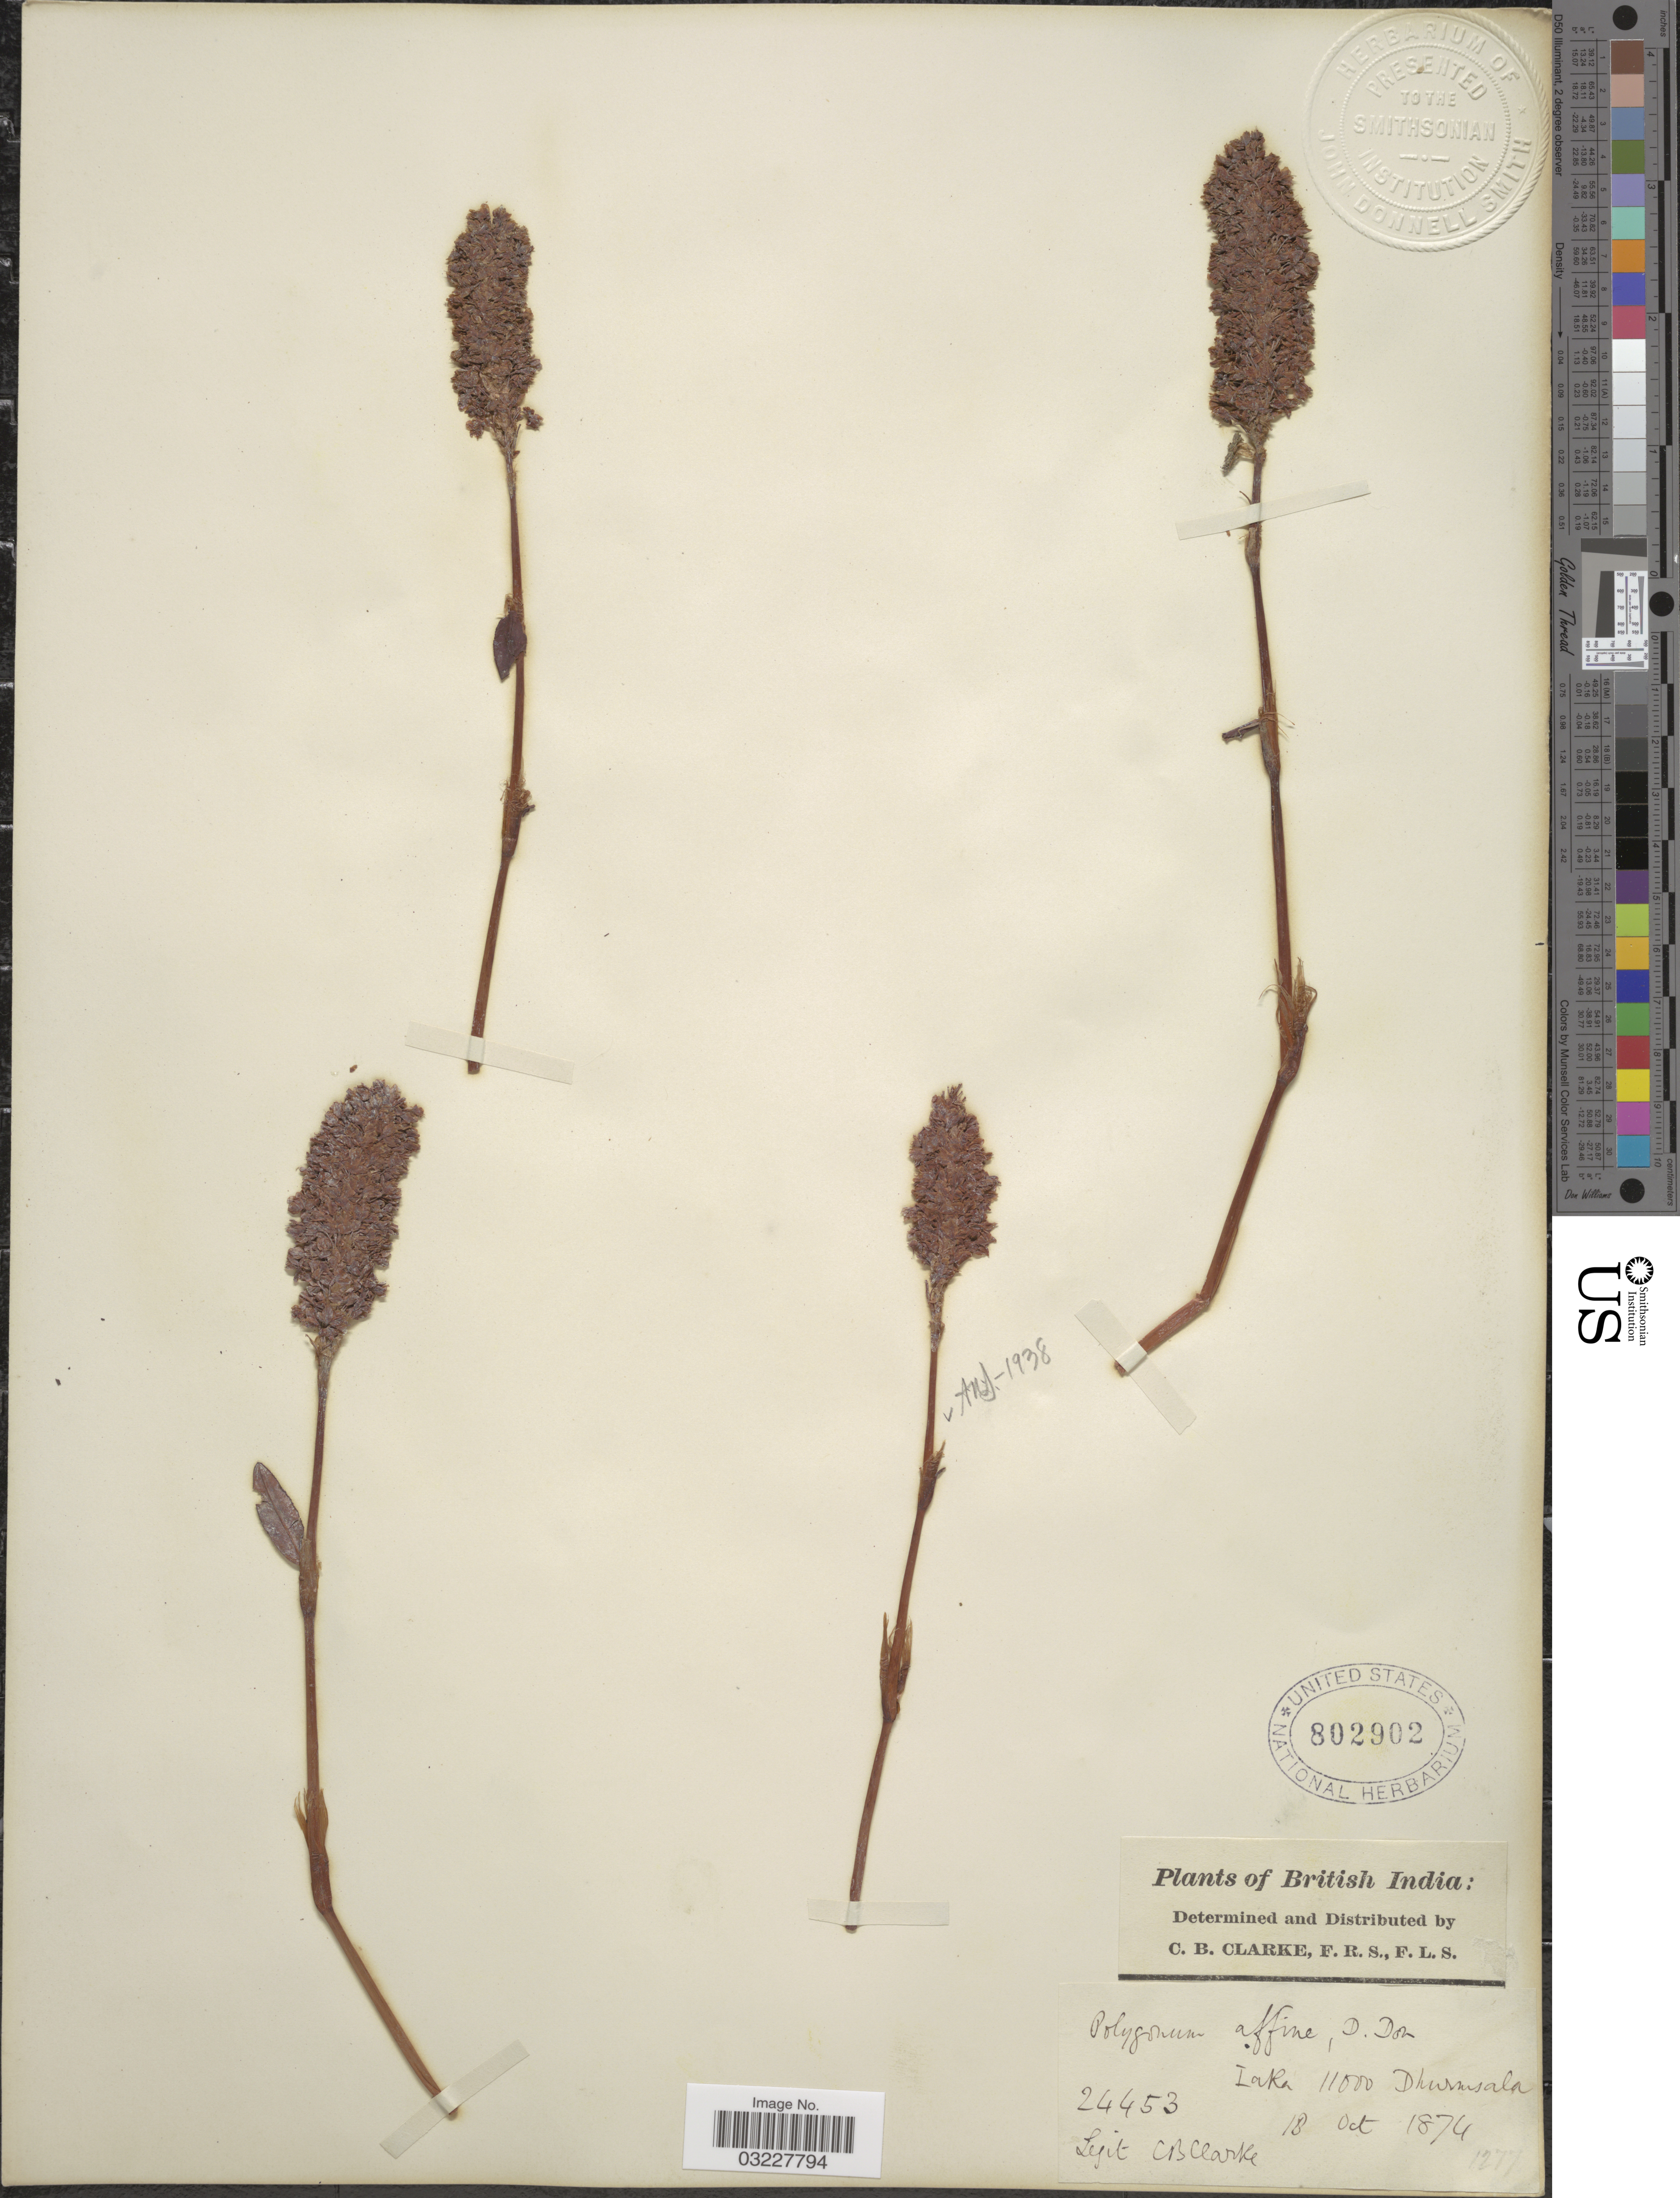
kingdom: Plantae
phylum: Tracheophyta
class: Magnoliopsida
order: Caryophyllales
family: Polygonaceae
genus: Polygonum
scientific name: Polygonum affine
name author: D. Don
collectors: C. B. Clarke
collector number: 24453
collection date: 1874-10-18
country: India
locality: British India. Laka. Dhurmsala.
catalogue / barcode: US 802902